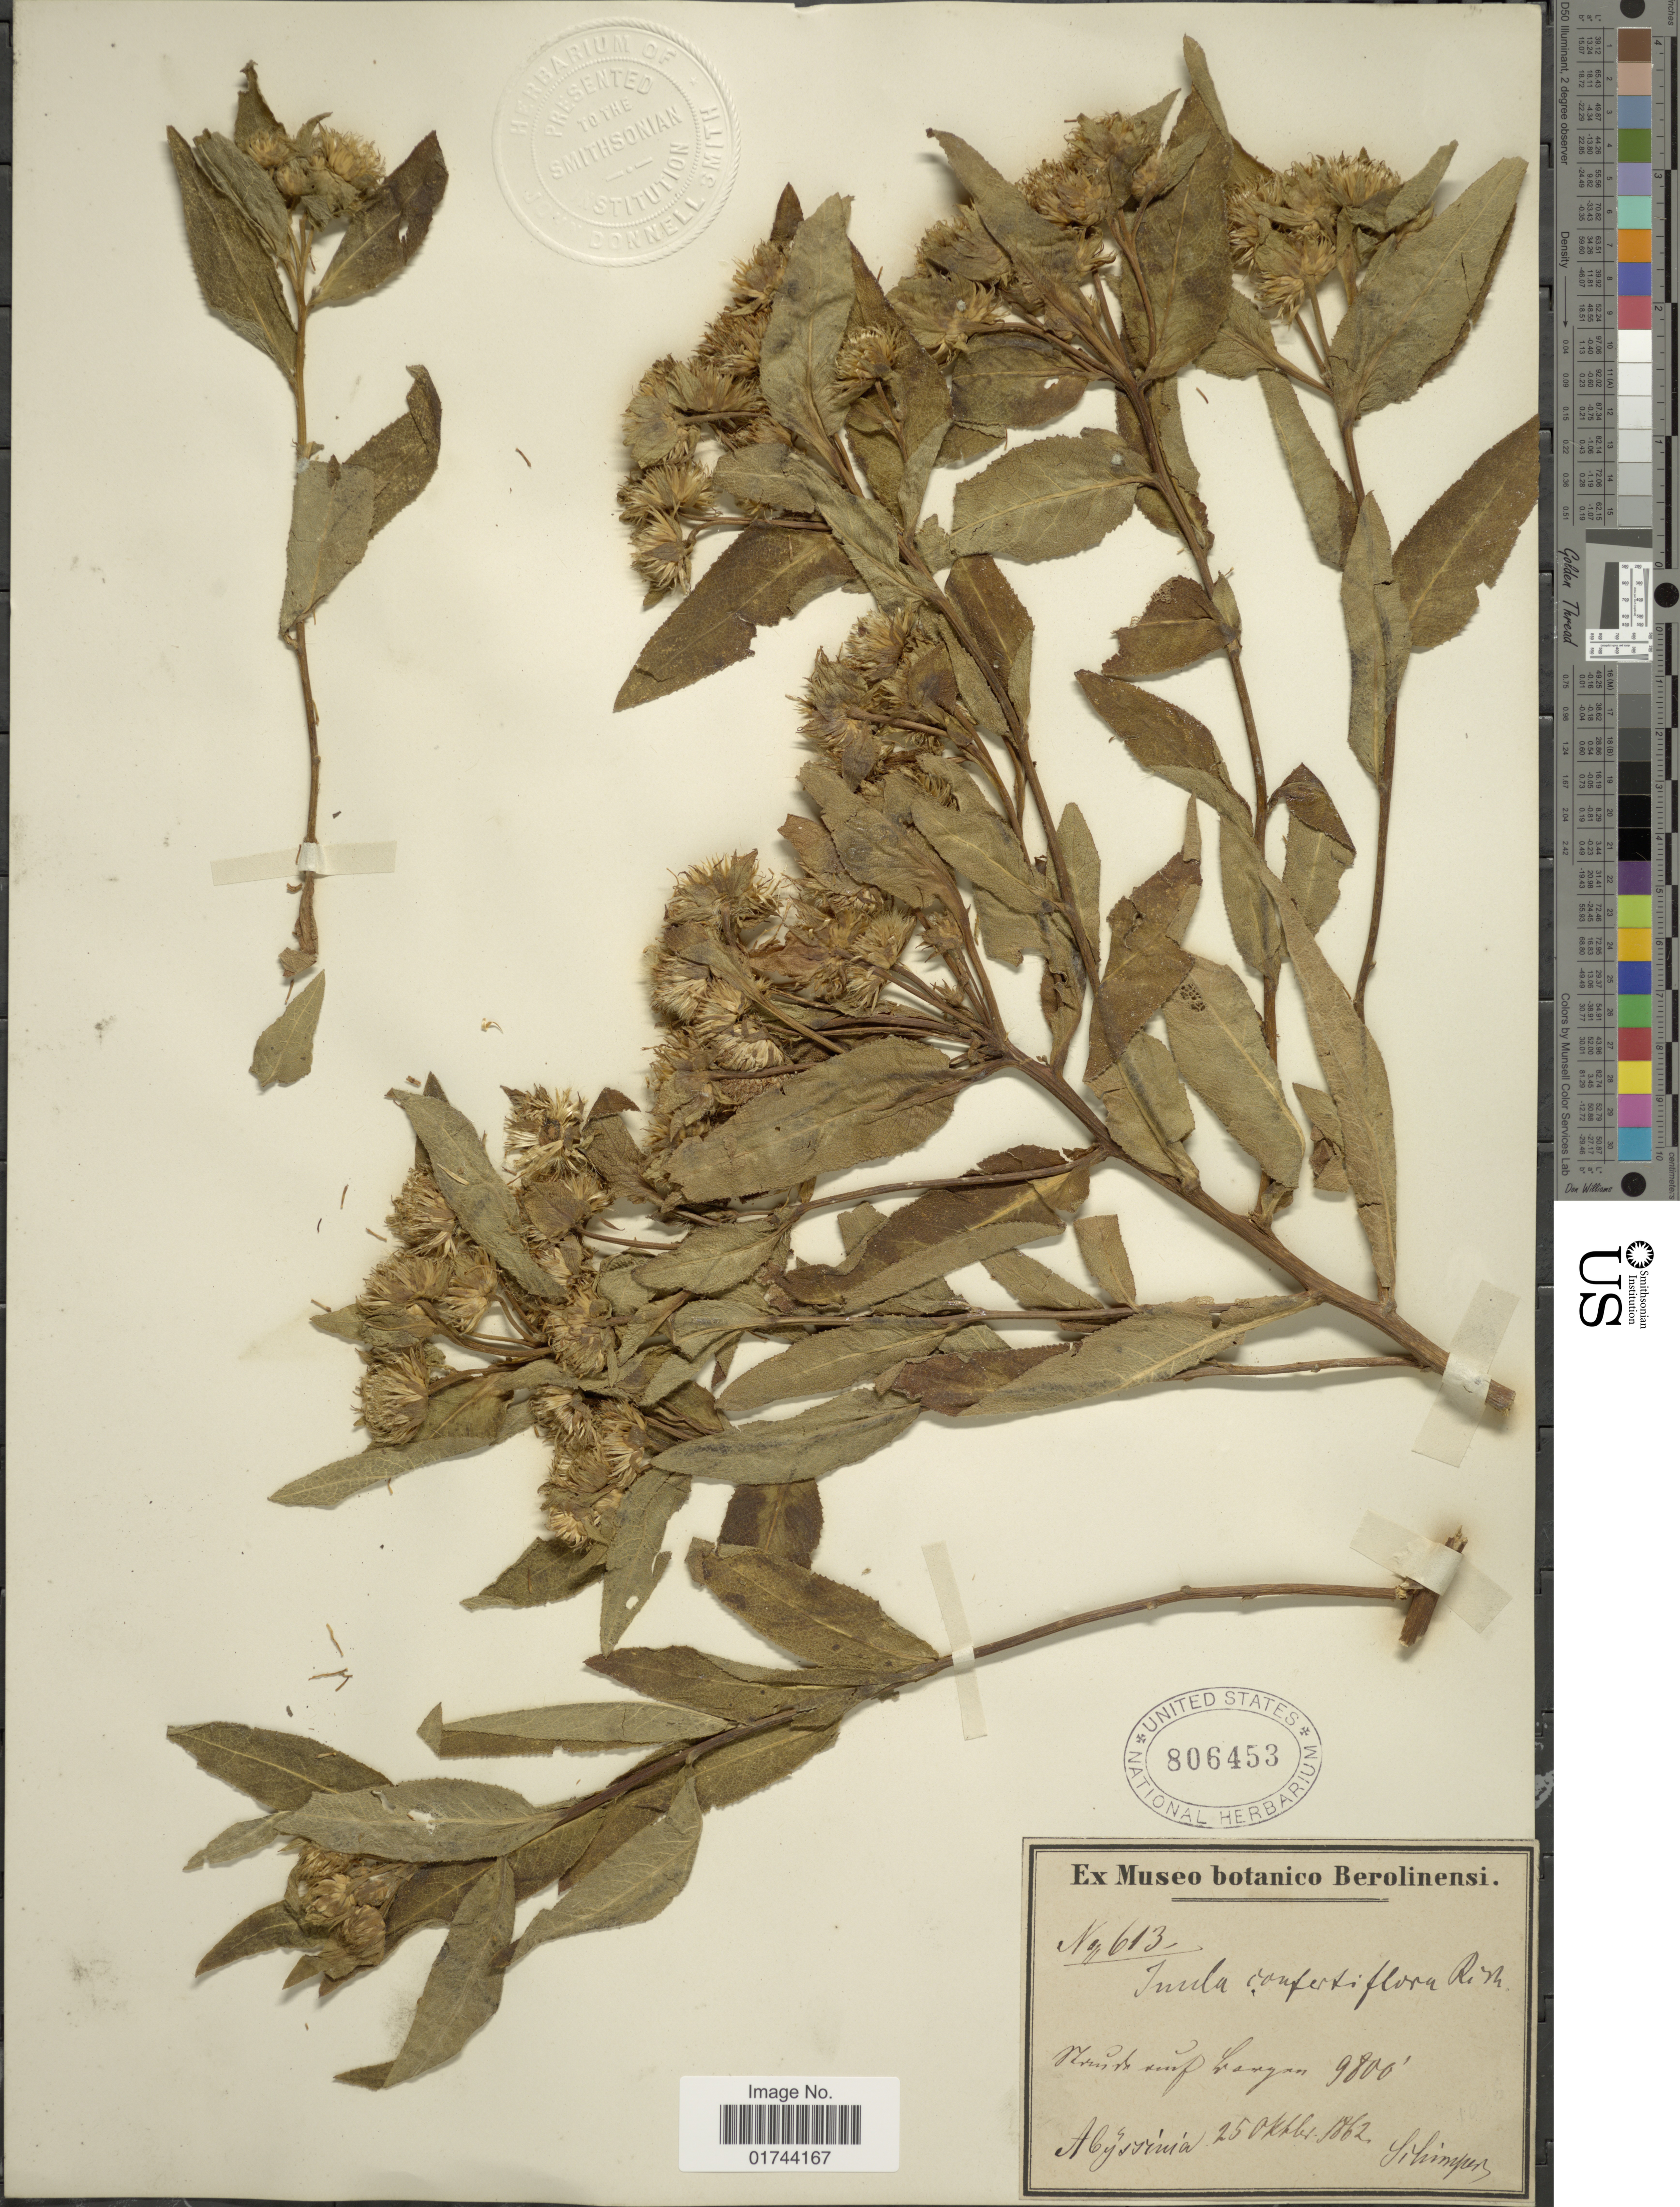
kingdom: Plantae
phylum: Tracheophyta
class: Magnoliopsida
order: Asterales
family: Asteraceae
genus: Inula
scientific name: Inula confertiflora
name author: A. Rich.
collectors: -. Schimper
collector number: II613*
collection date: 1862-10-25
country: Eritrea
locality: Abyssinia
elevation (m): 2987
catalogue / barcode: US 806453